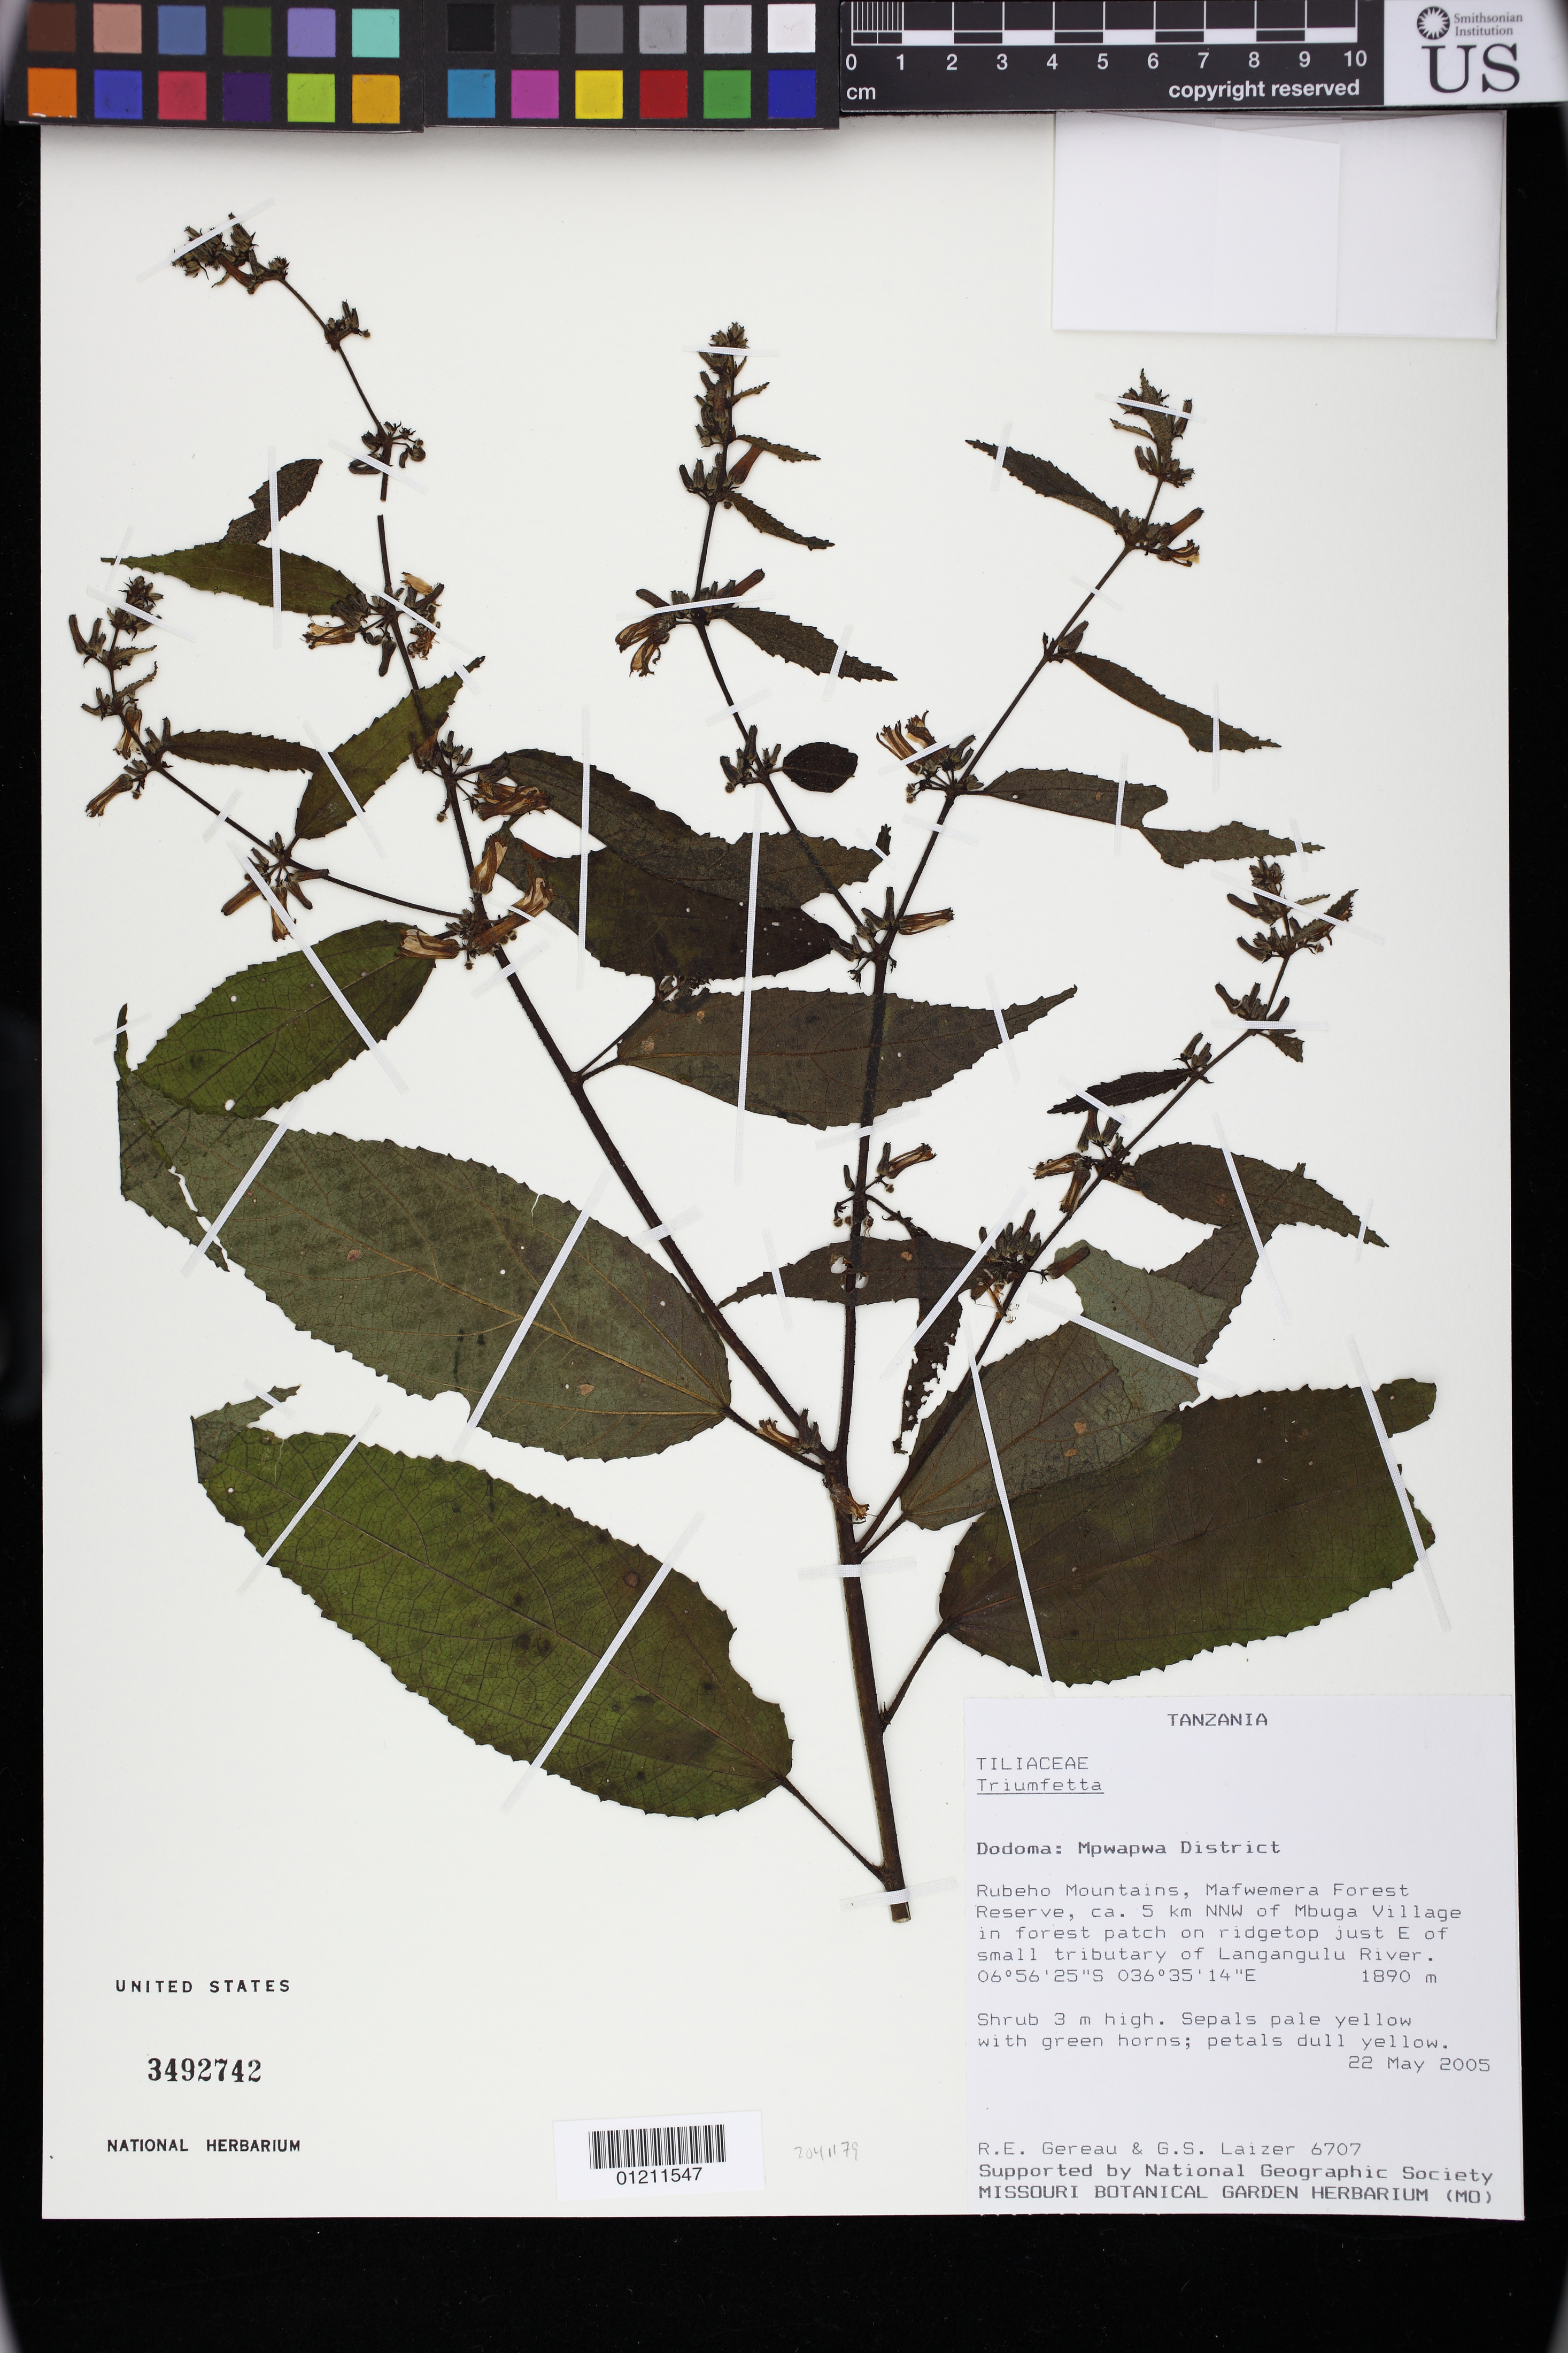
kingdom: Plantae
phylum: Tracheophyta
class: Magnoliopsida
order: Malvales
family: Malvaceae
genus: Triumfetta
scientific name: Triumfetta sp.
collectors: R. E. Gereau & G. S. Laizer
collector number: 6707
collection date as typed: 22 May 2005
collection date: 2005-05-22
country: Tanzania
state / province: Dodoma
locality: Dodoma: Mpwapwa District. Rubeho Mountains, Mafwemera Forest Reserve, ca. 5 km NNW of Mbuga Village in forest patch on ridgetop just E of small tributary of Langangulu River.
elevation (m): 1890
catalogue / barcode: US 3492742